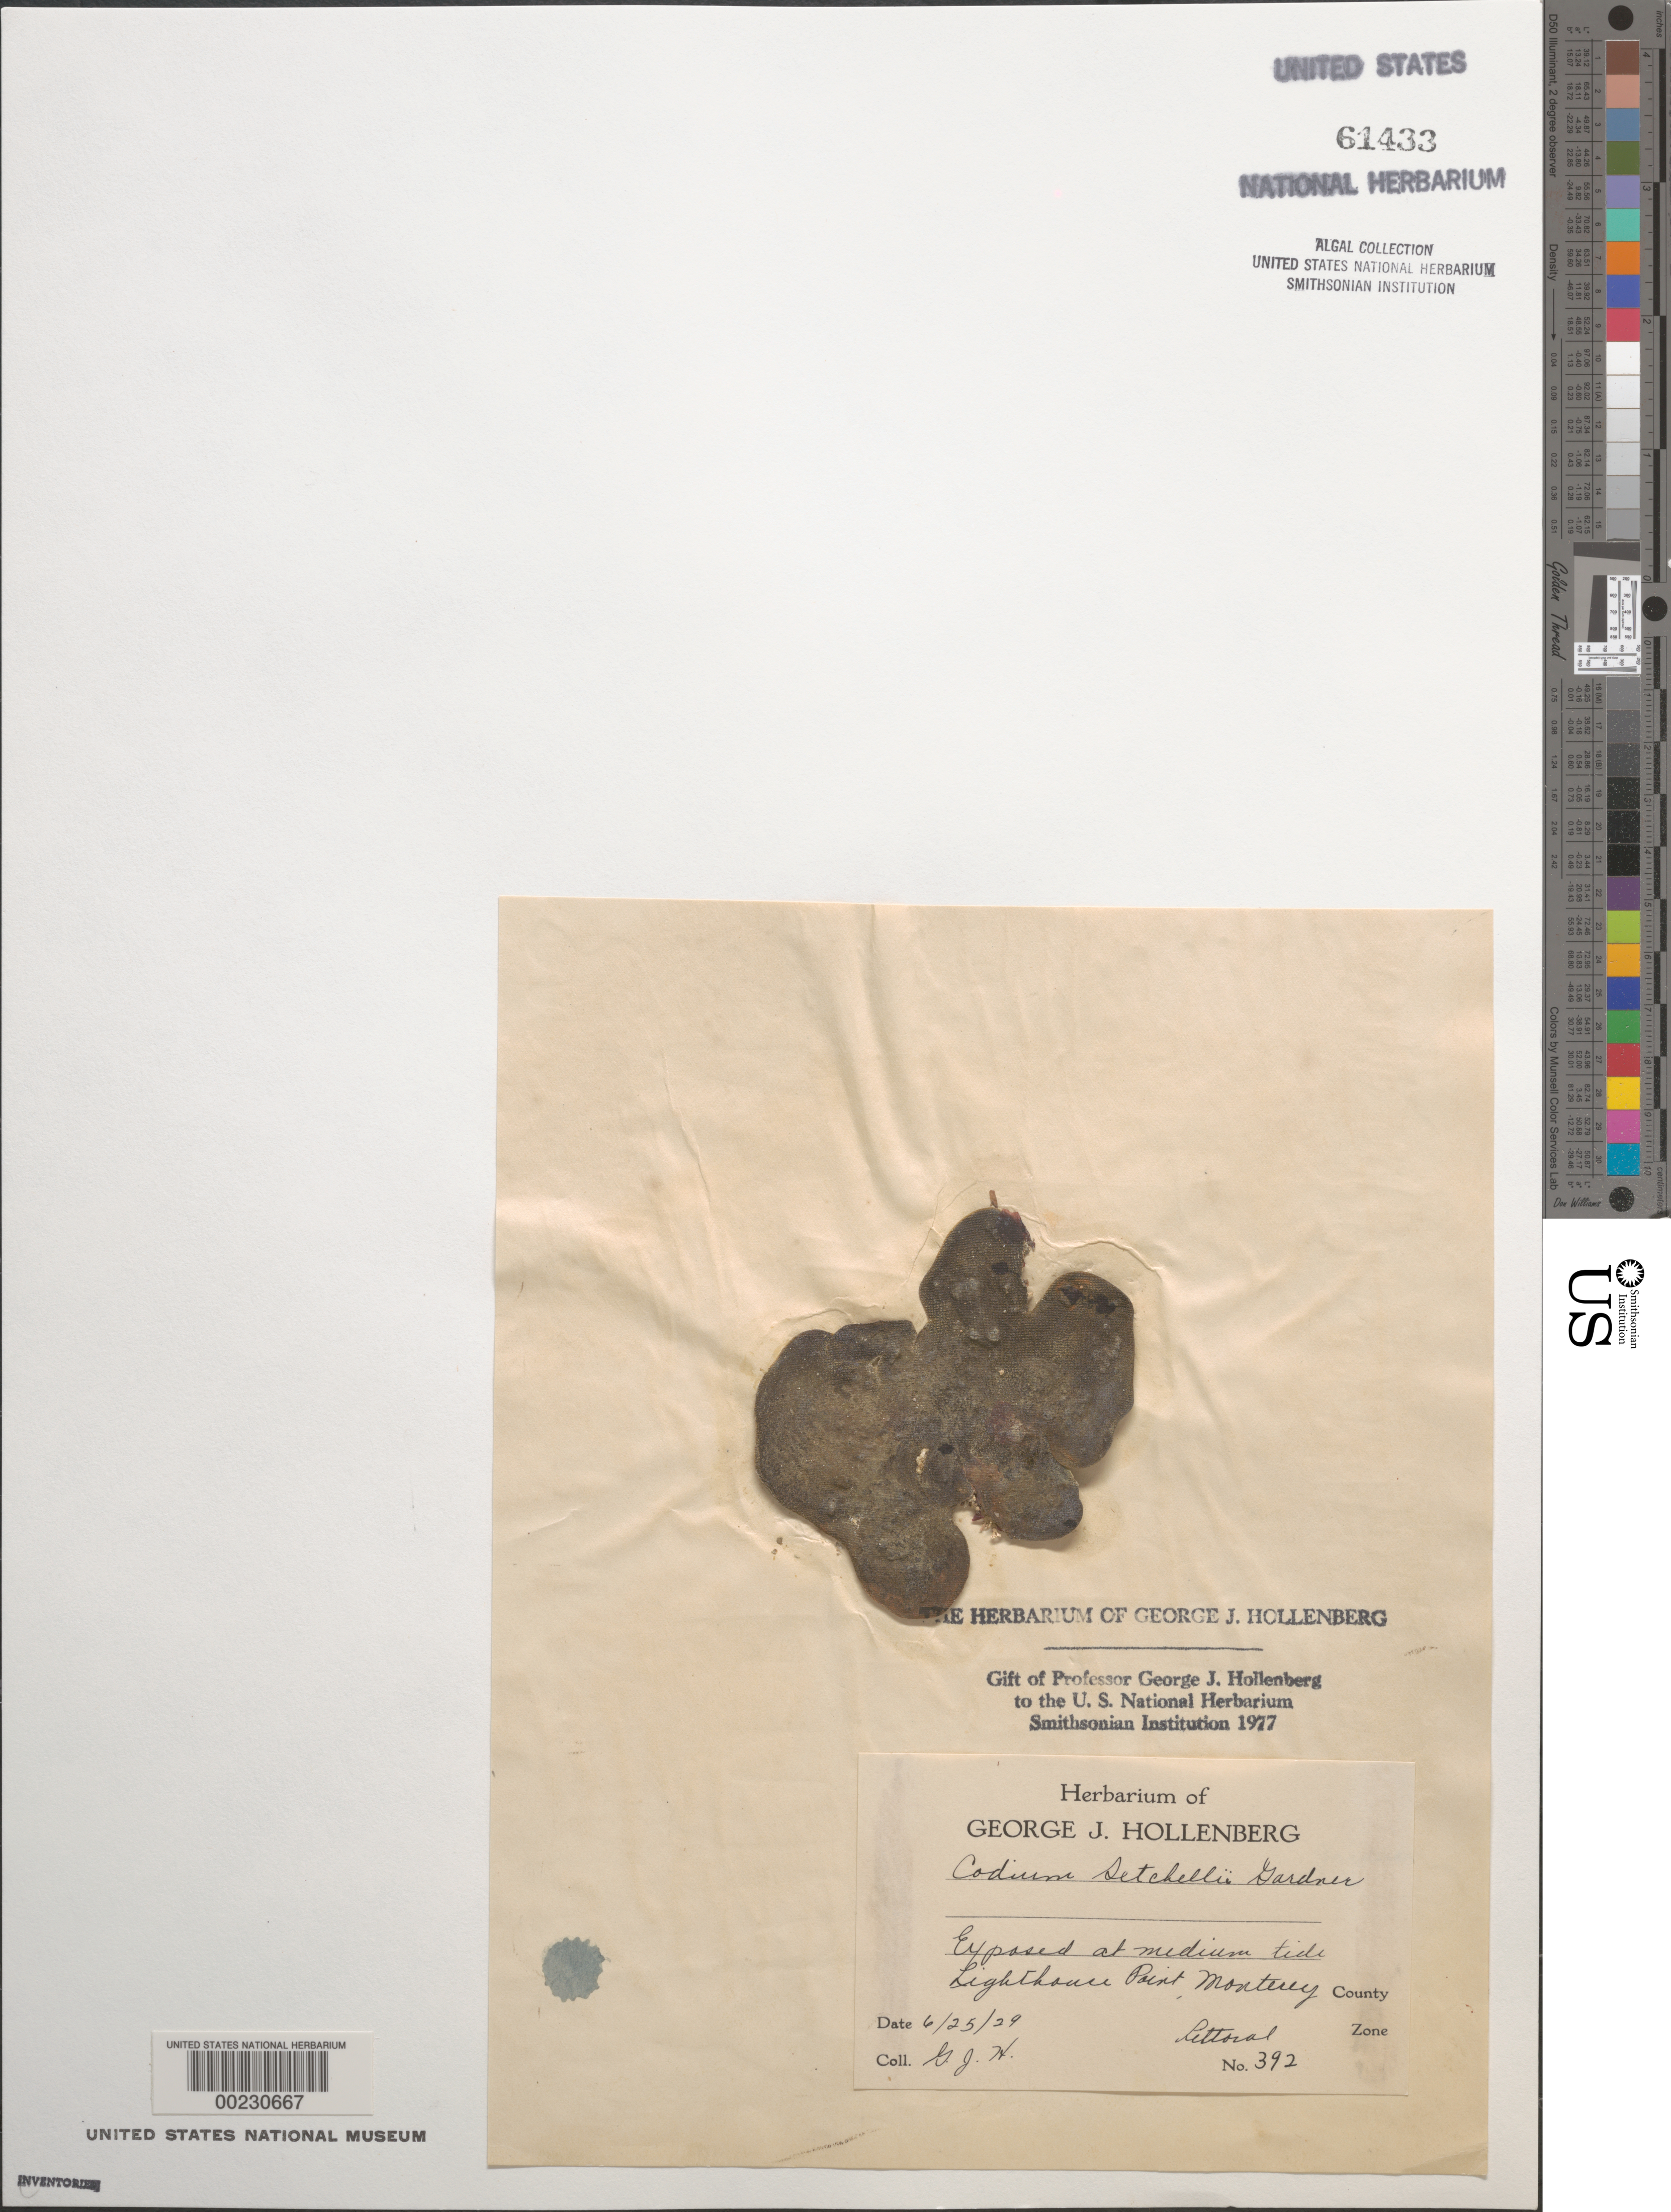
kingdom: Plantae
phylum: Chlorophyta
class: Ulvophyceae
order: Bryopsidales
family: Codiaceae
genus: Codium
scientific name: Codium setchellii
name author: N.L. Gardner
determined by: Hollenberg, George J.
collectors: G. Hollenberg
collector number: GJH 392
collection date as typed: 25 Jun 1929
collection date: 1929-06-25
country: United States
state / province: California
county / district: Monterey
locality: Lighthouse Point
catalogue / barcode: US 61433